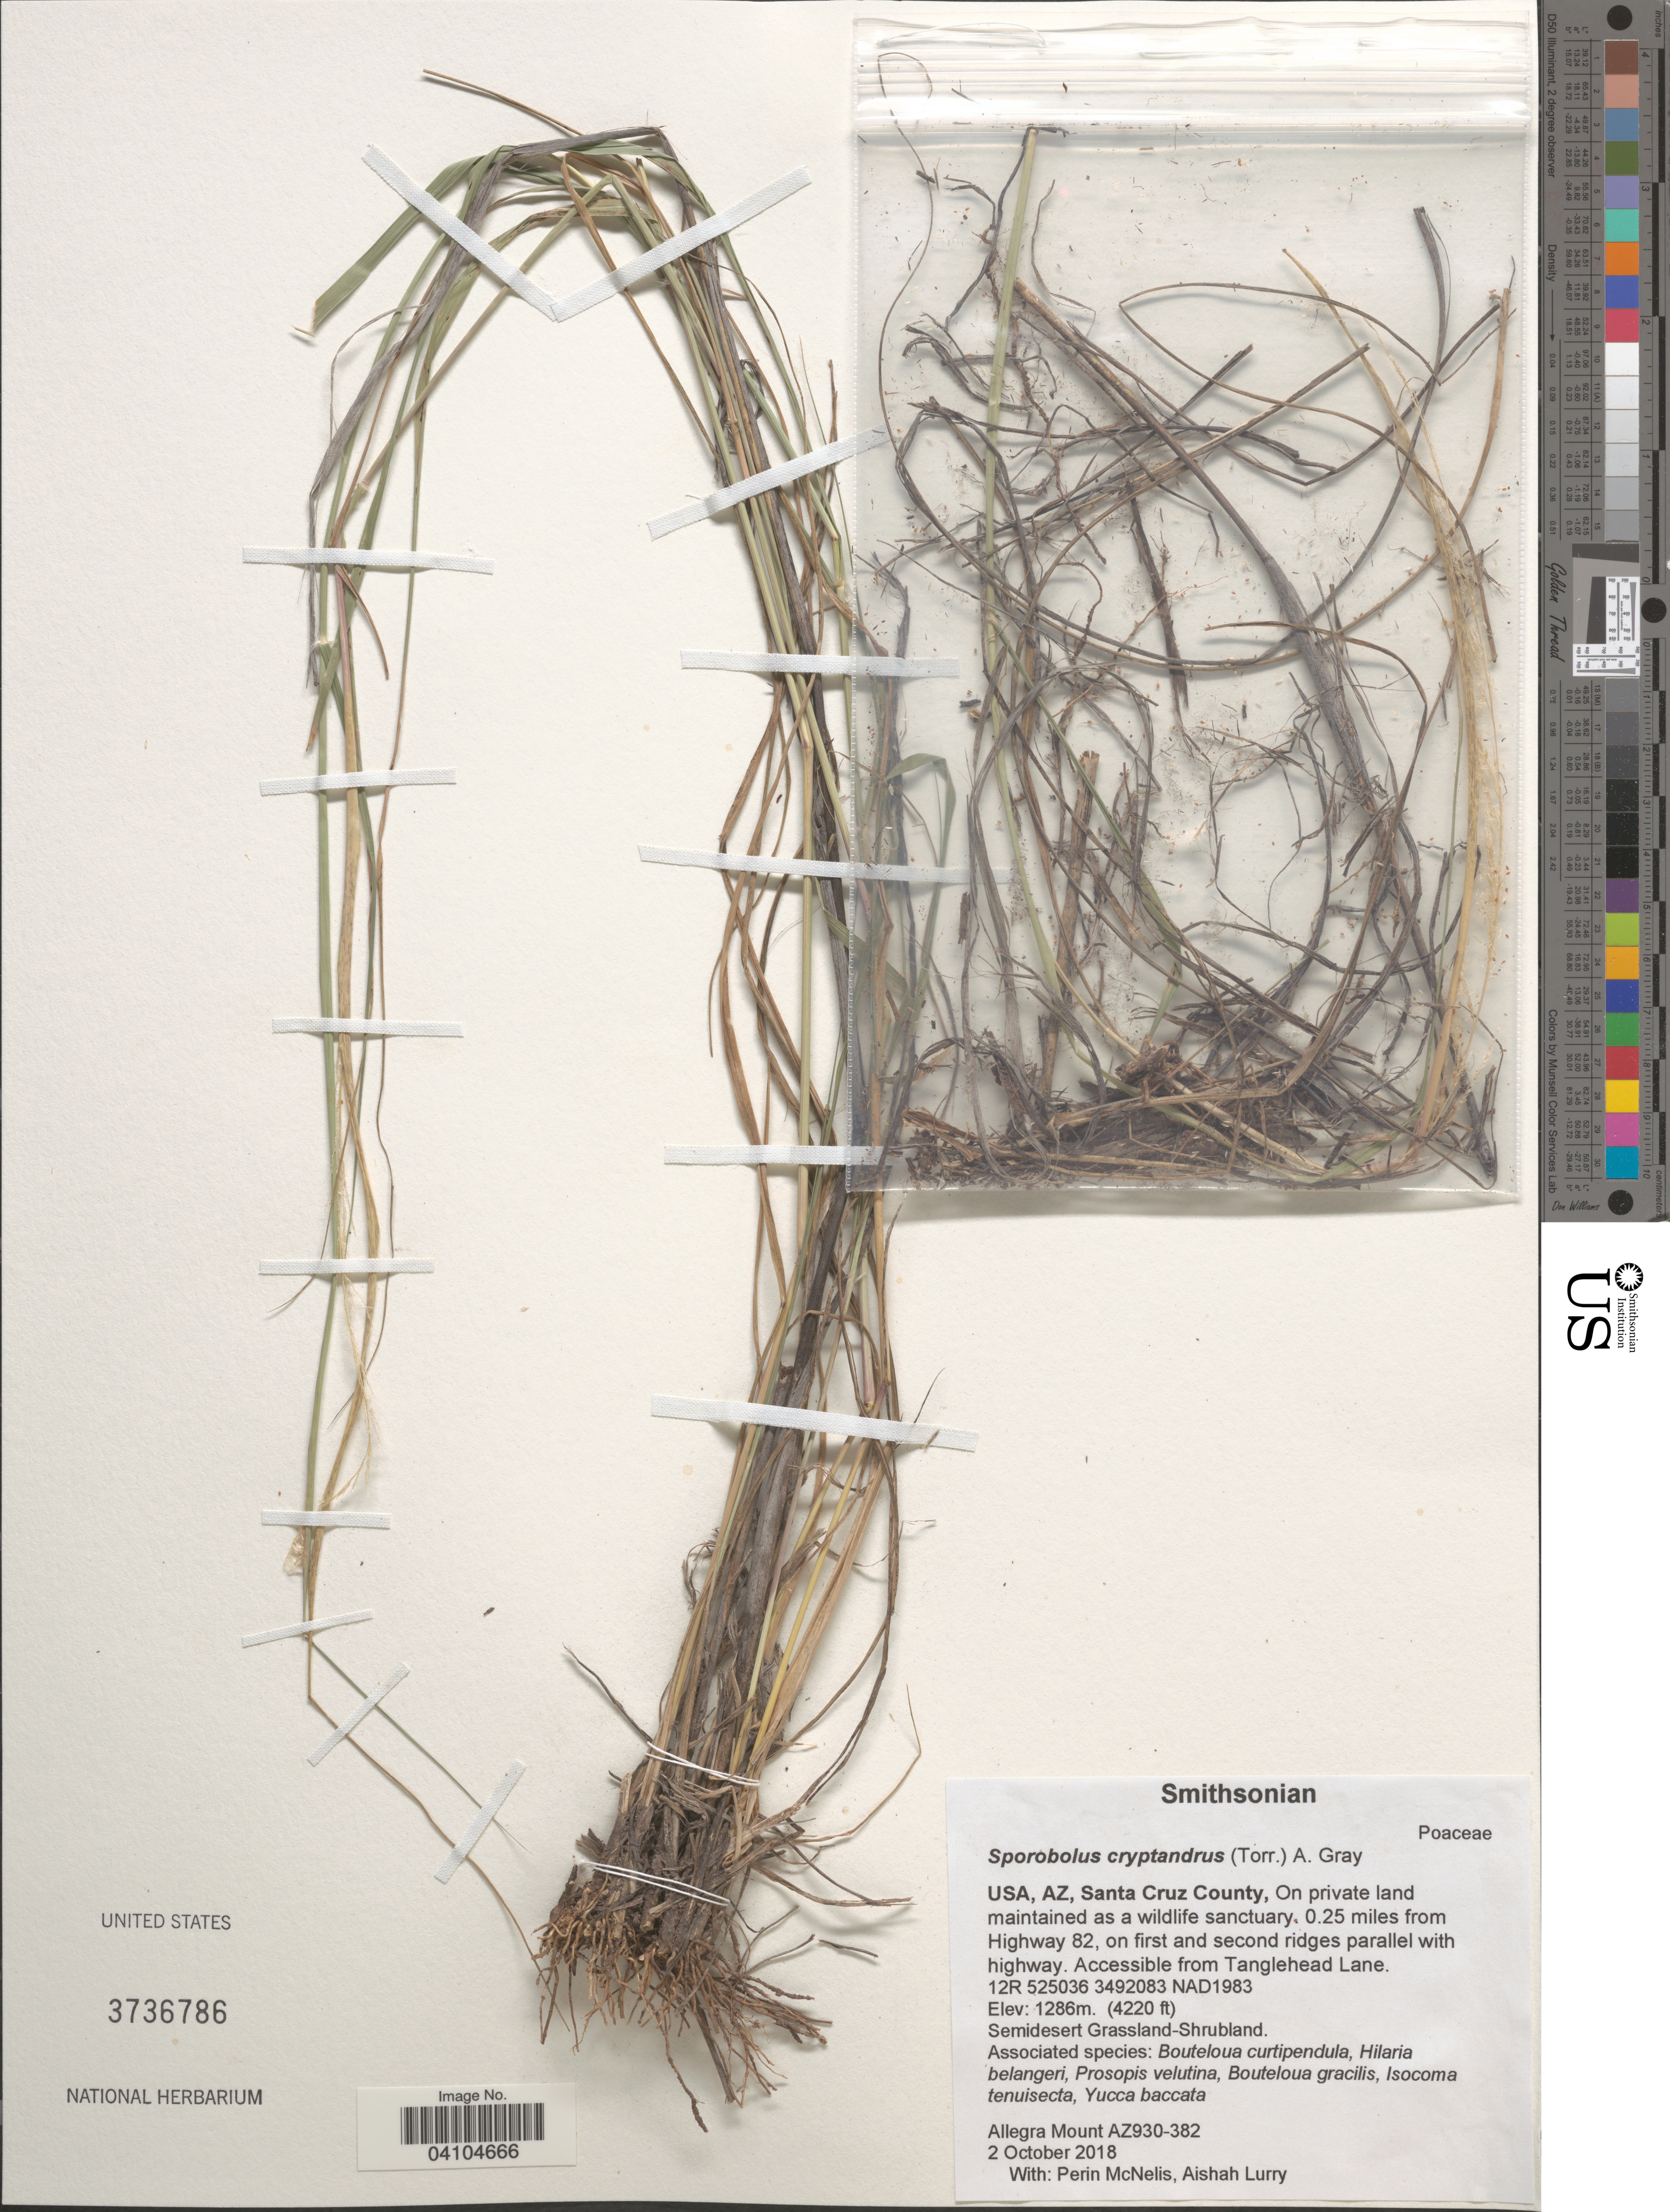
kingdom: Plantae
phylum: Tracheophyta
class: Liliopsida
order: Poales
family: Poaceae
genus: Sporobolus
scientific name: Sporobolus cryptandrus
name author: (Torr.) A. Gray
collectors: A. Mount, P. McNelis & A. Lurry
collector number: AZ930-382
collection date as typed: Transcribed d/m/y: 2/10/2018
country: United States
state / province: Arizona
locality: Santa Cruz County. On private land maintained as a wildlife sanctuary, 0.25 miles from Highway 82, on first and second ridges parallel with highway. Accessible from Tanglehead Lane. 12R 525036 3492083 NAD1983.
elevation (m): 1286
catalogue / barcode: US 3736786